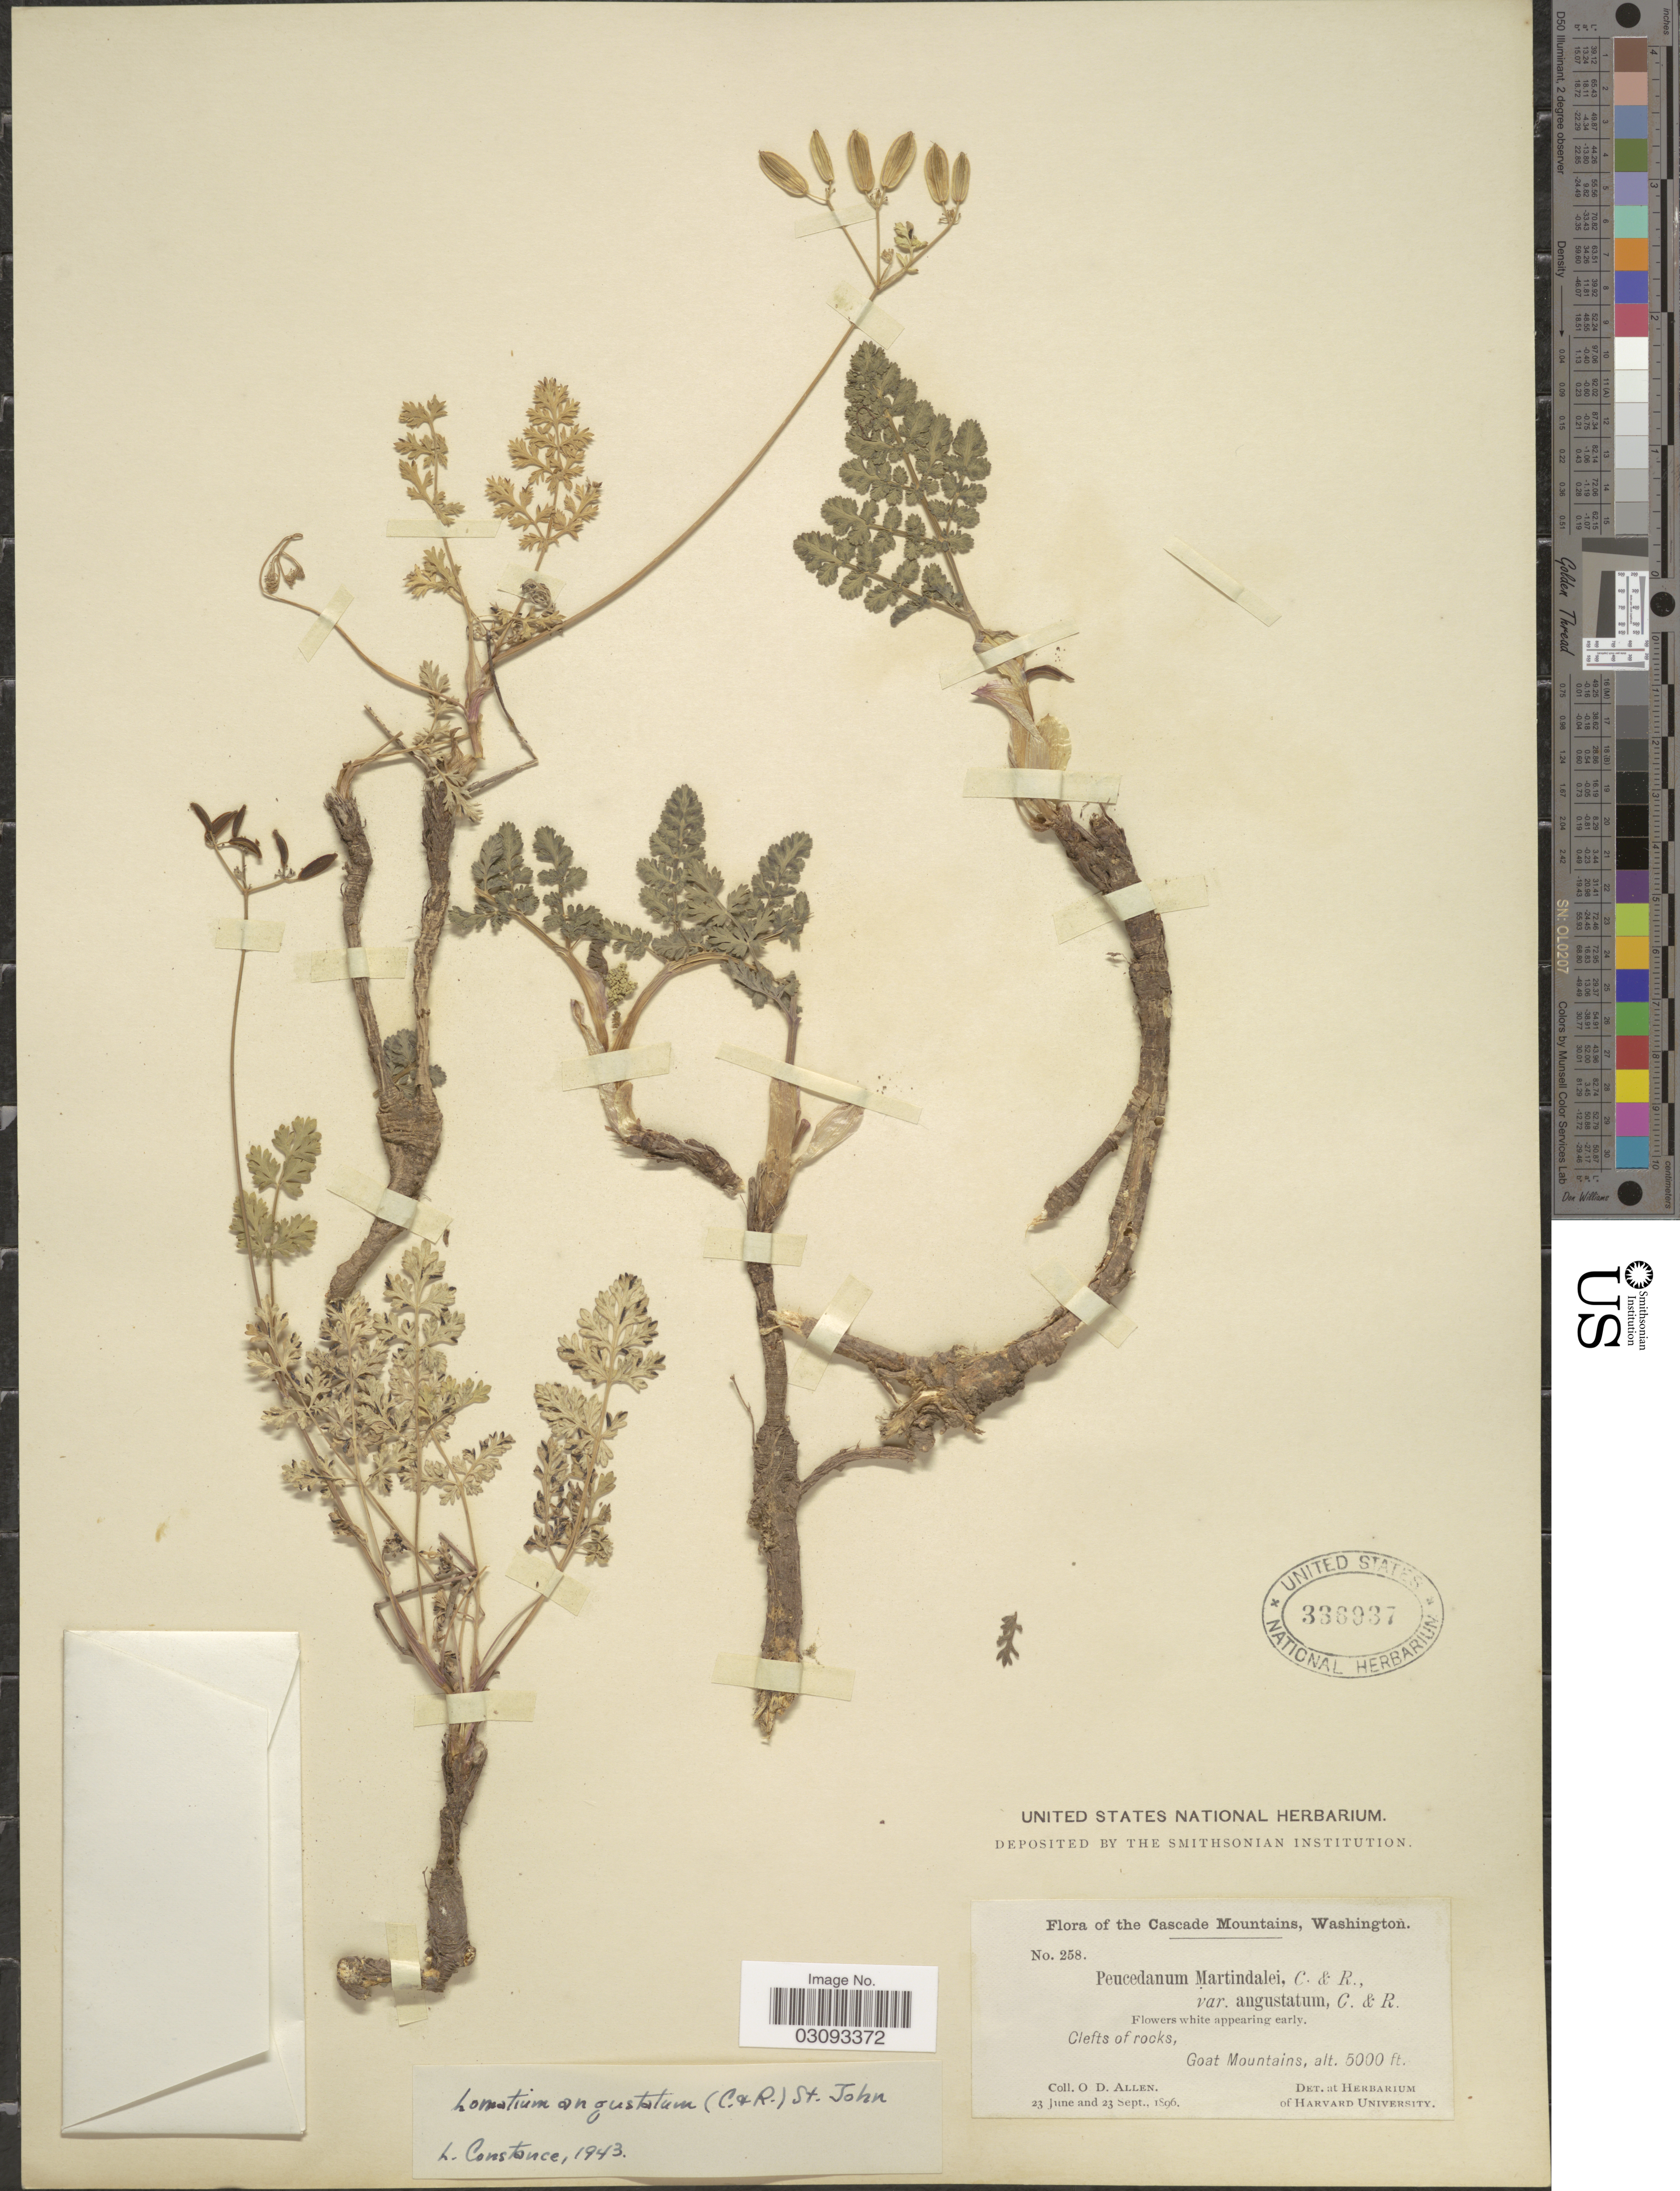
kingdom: Plantae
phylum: Tracheophyta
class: Magnoliopsida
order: Apiales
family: Apiaceae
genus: Lomatium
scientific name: Lomatium angustatum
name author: (J.M. Coult. & Rose) H. St. John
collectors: O. D. Allen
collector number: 258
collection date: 1896-06-23/1896-09-23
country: United States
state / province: Washington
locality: Cascade Mountains. Goat Mountains.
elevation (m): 1524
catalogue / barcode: US 3336937